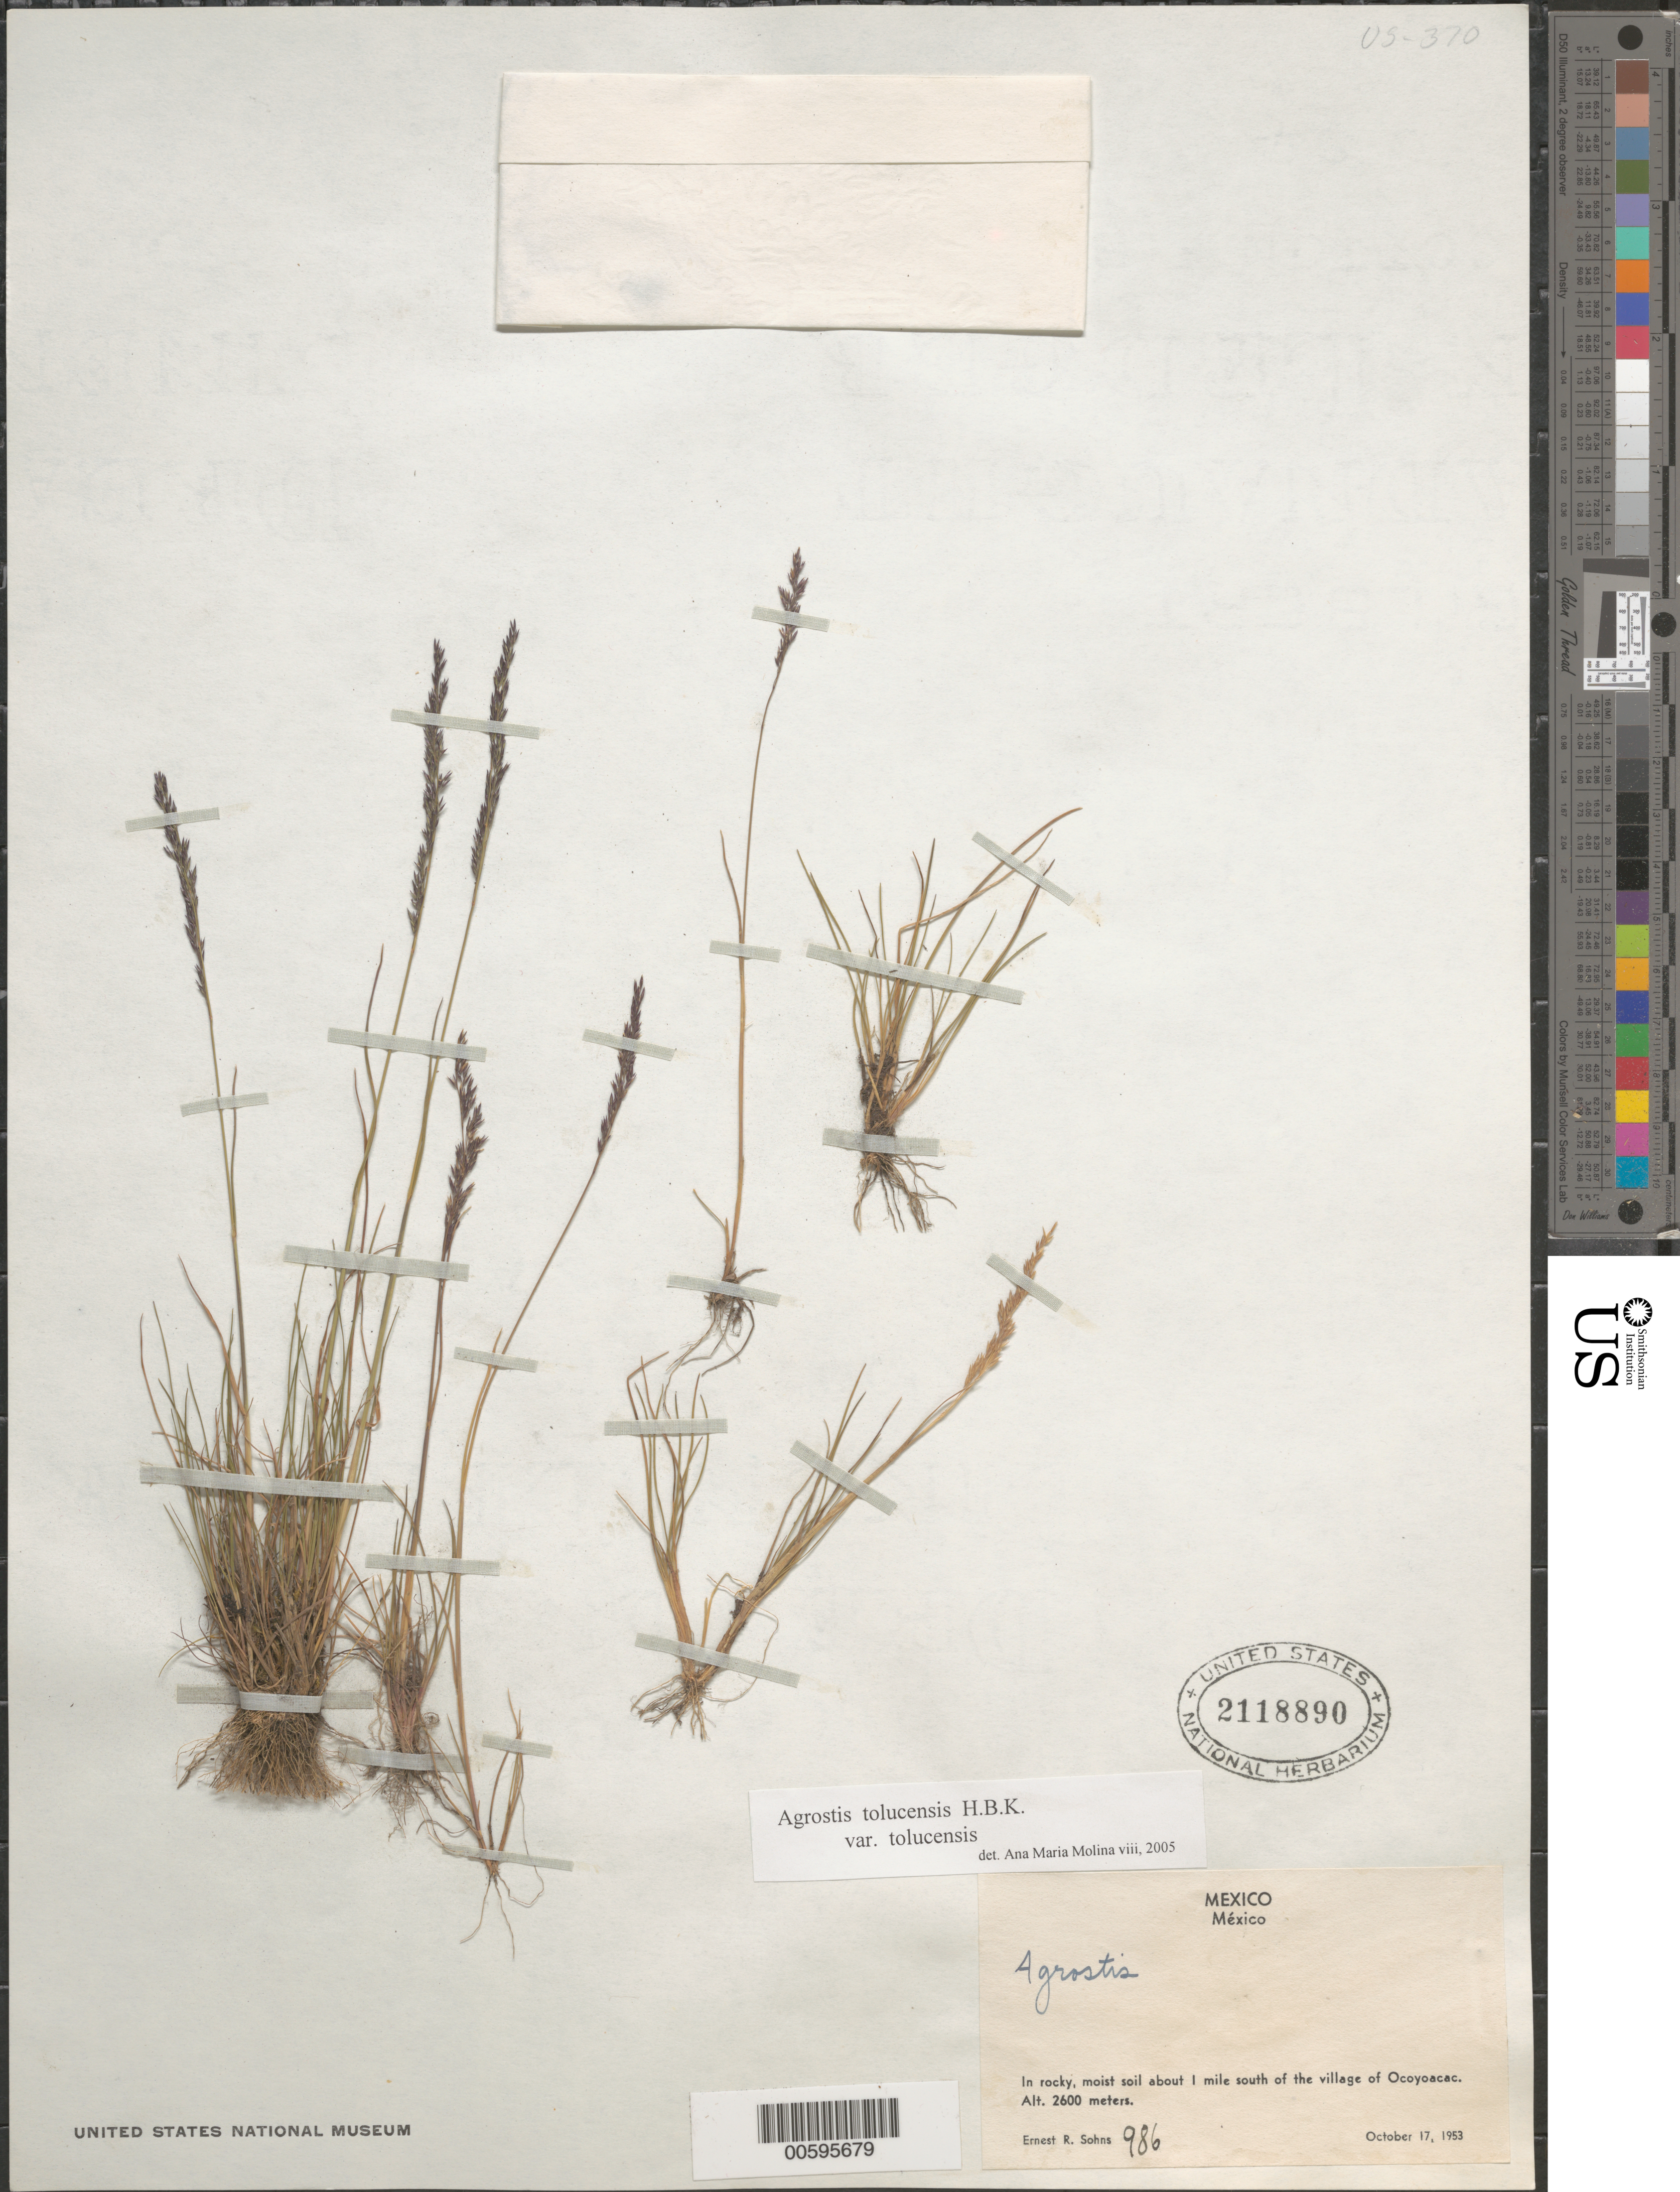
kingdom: Plantae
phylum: Tracheophyta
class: Liliopsida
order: Poales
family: Poaceae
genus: Agrostis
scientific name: Agrostis tolucensis Kunth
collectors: E. R. Sohns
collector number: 986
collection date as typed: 17 Oct 1953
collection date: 1953-10-17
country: Mexico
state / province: México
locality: Ca 1 mi S of the village of Ocoyoacac.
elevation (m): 2600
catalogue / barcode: US 2118890